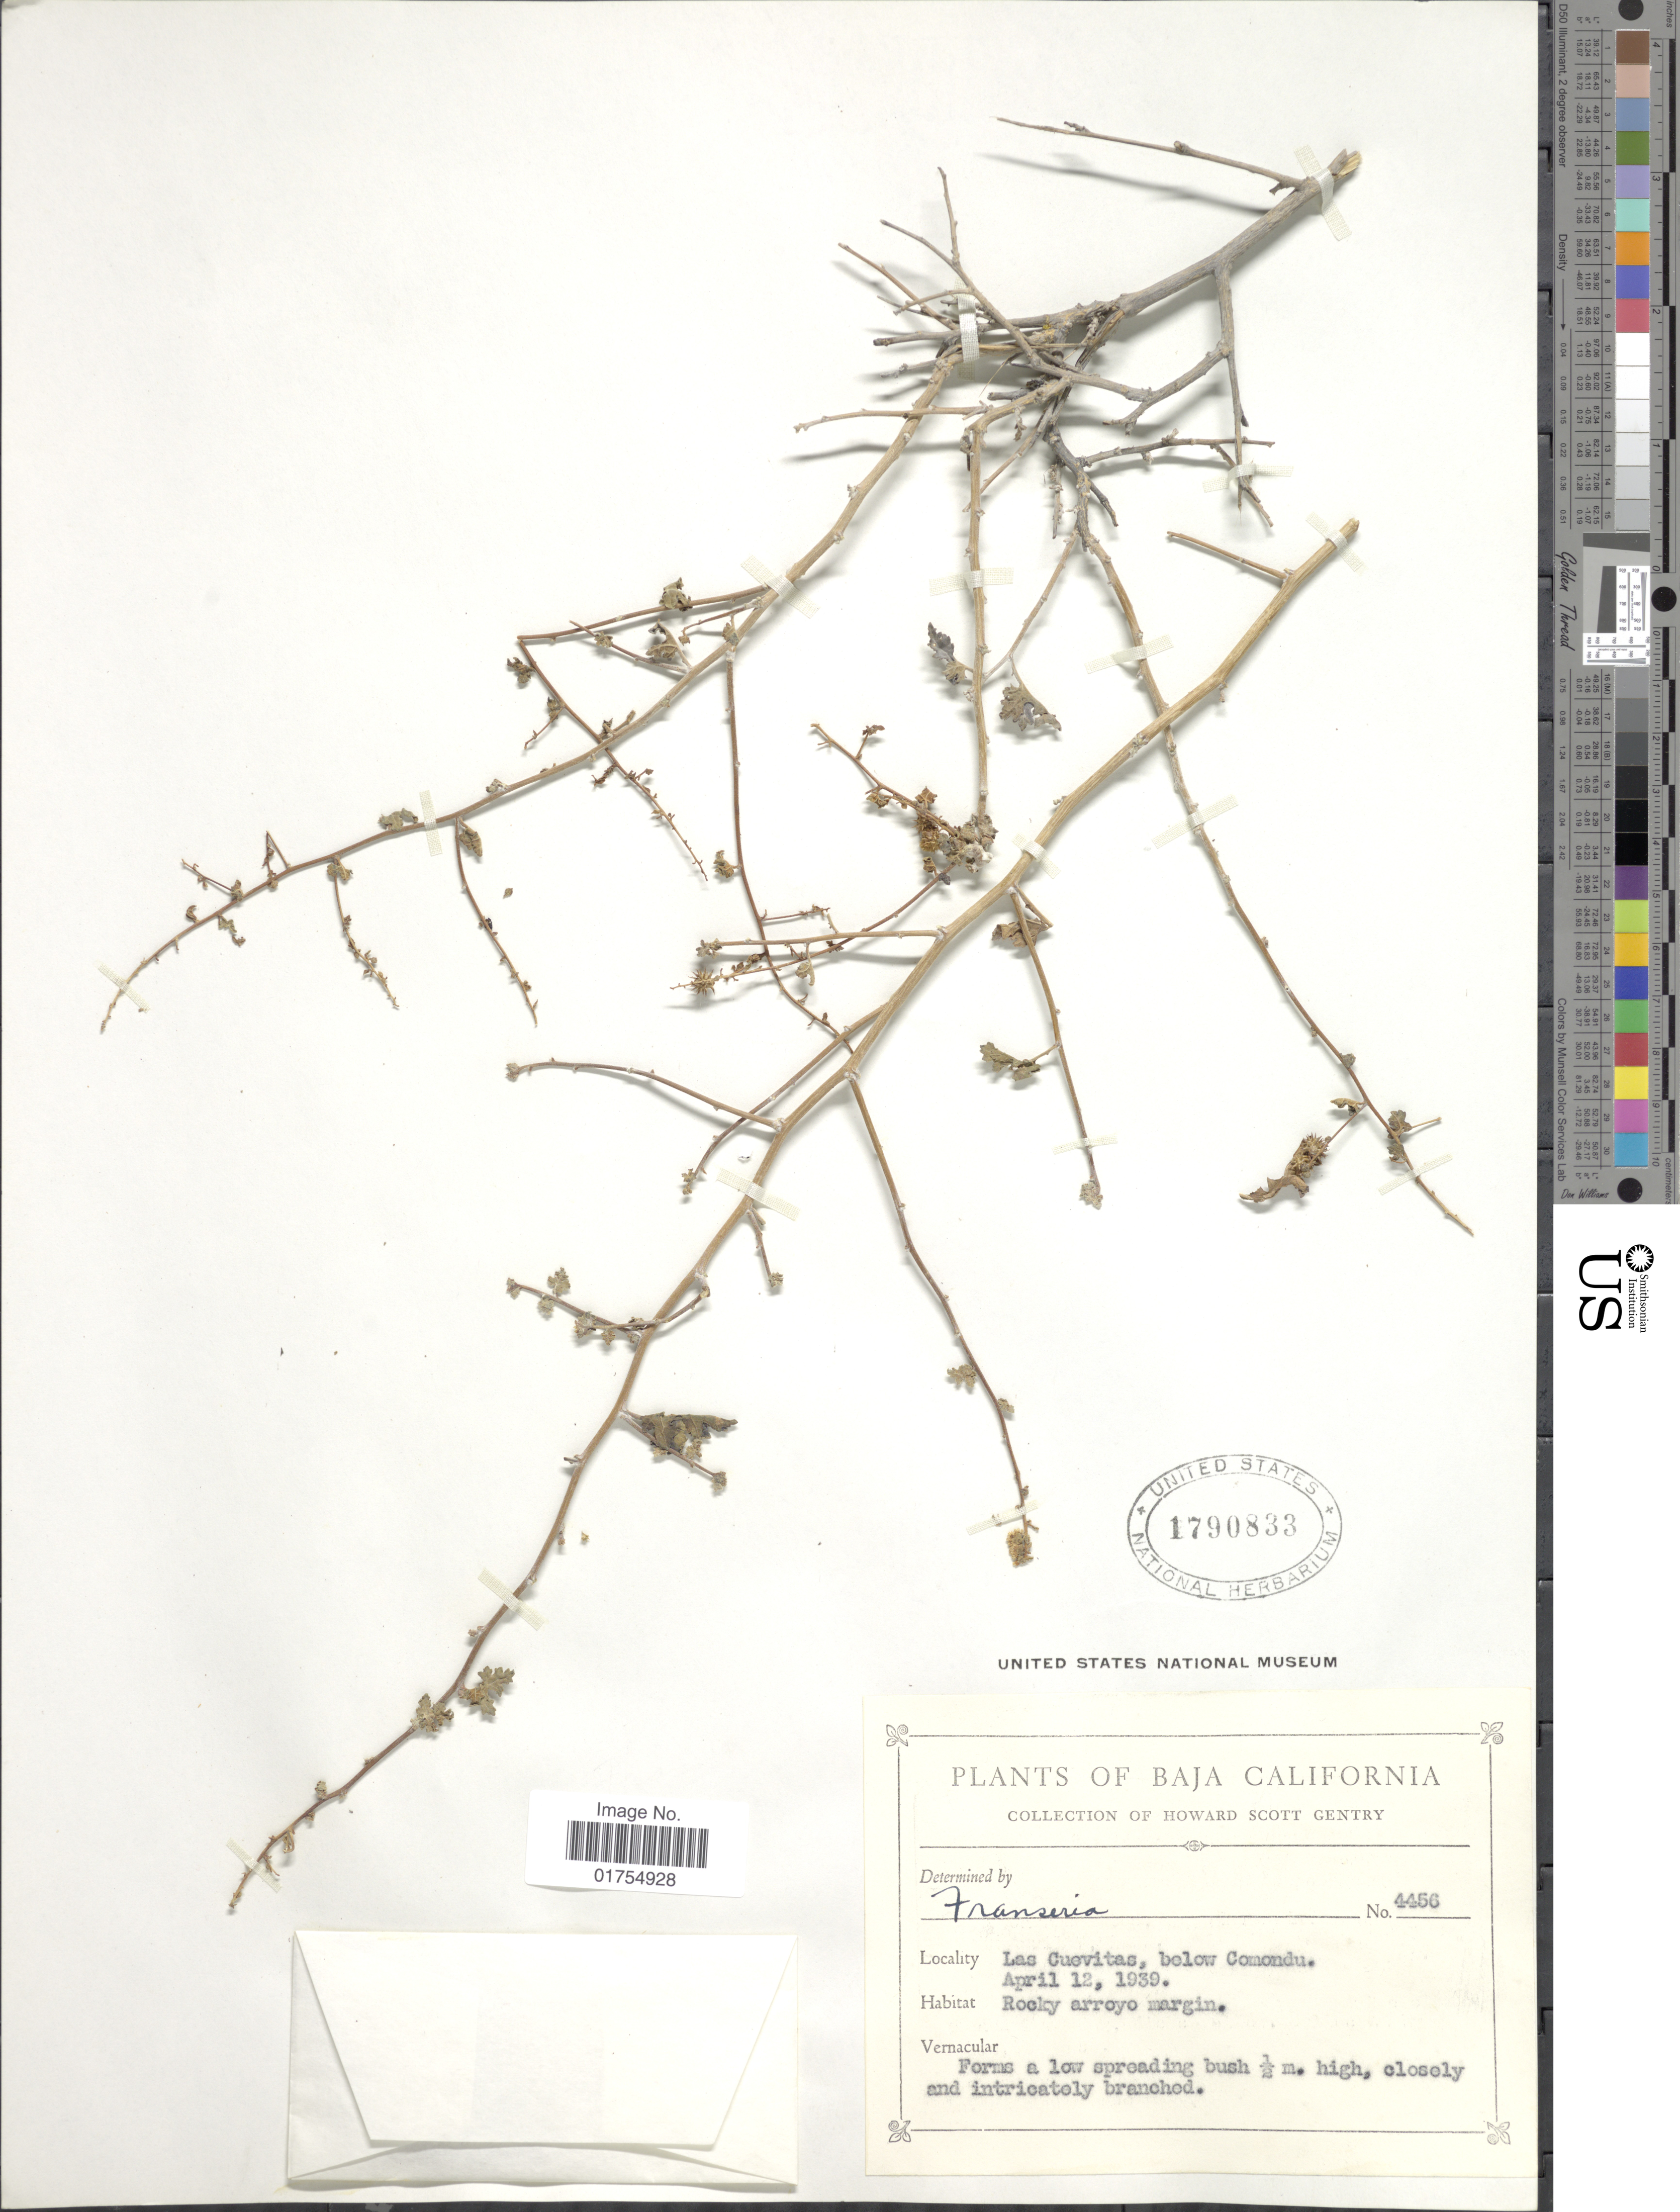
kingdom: Plantae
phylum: Tracheophyta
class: Magnoliopsida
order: Asterales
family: Asteraceae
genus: Franseria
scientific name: Franseria sp.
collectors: H. S. Gentry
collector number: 4456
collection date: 1939-04-12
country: Mexico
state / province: Baja California Sur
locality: Las Guevitas, below Comondu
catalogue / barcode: US 1790833